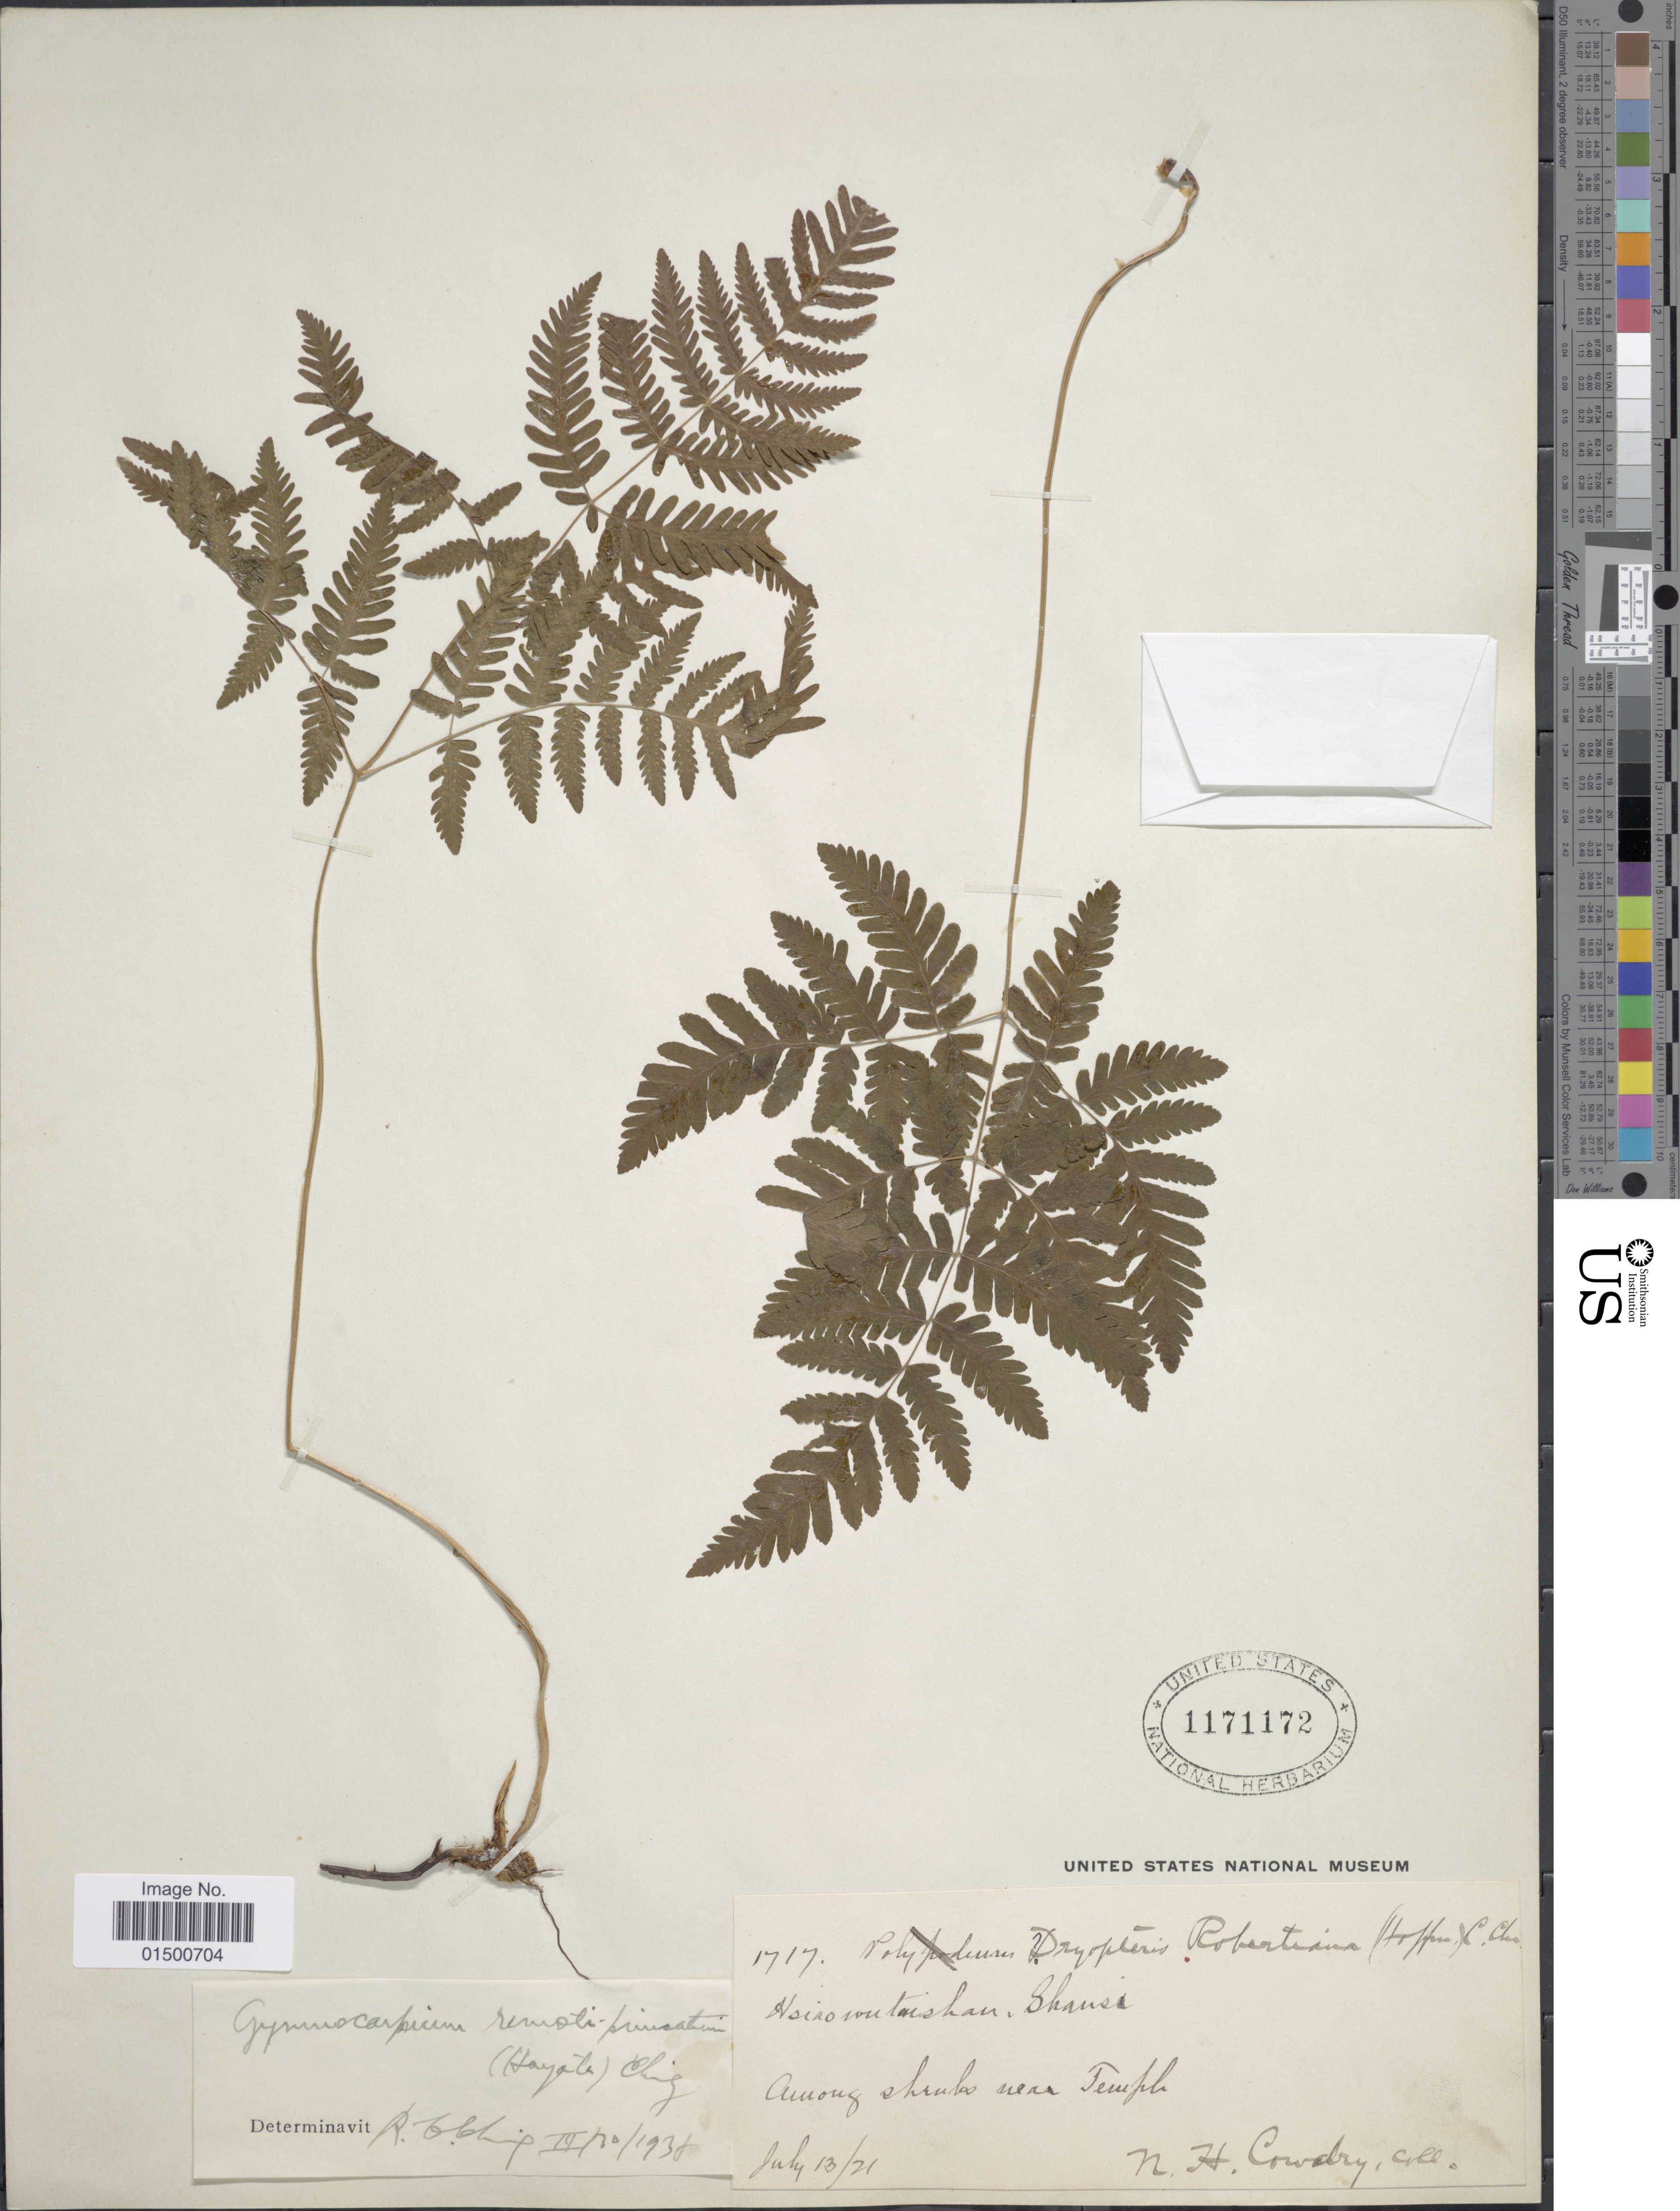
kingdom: Plantae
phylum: Tracheophyta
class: Polypodiopsida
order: Polypodiales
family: Cystopteridaceae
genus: Gymnocarpium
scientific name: Gymnocarpium remotepinnatum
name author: (Hayata) Ching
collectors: N. H. Cowdry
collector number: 1717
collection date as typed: Transcribed d/m/y: 13/7/21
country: China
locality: Hsiaowutaishan, Shausi, among shrubs near Terufeh [interpreted]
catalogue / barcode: US 1171172